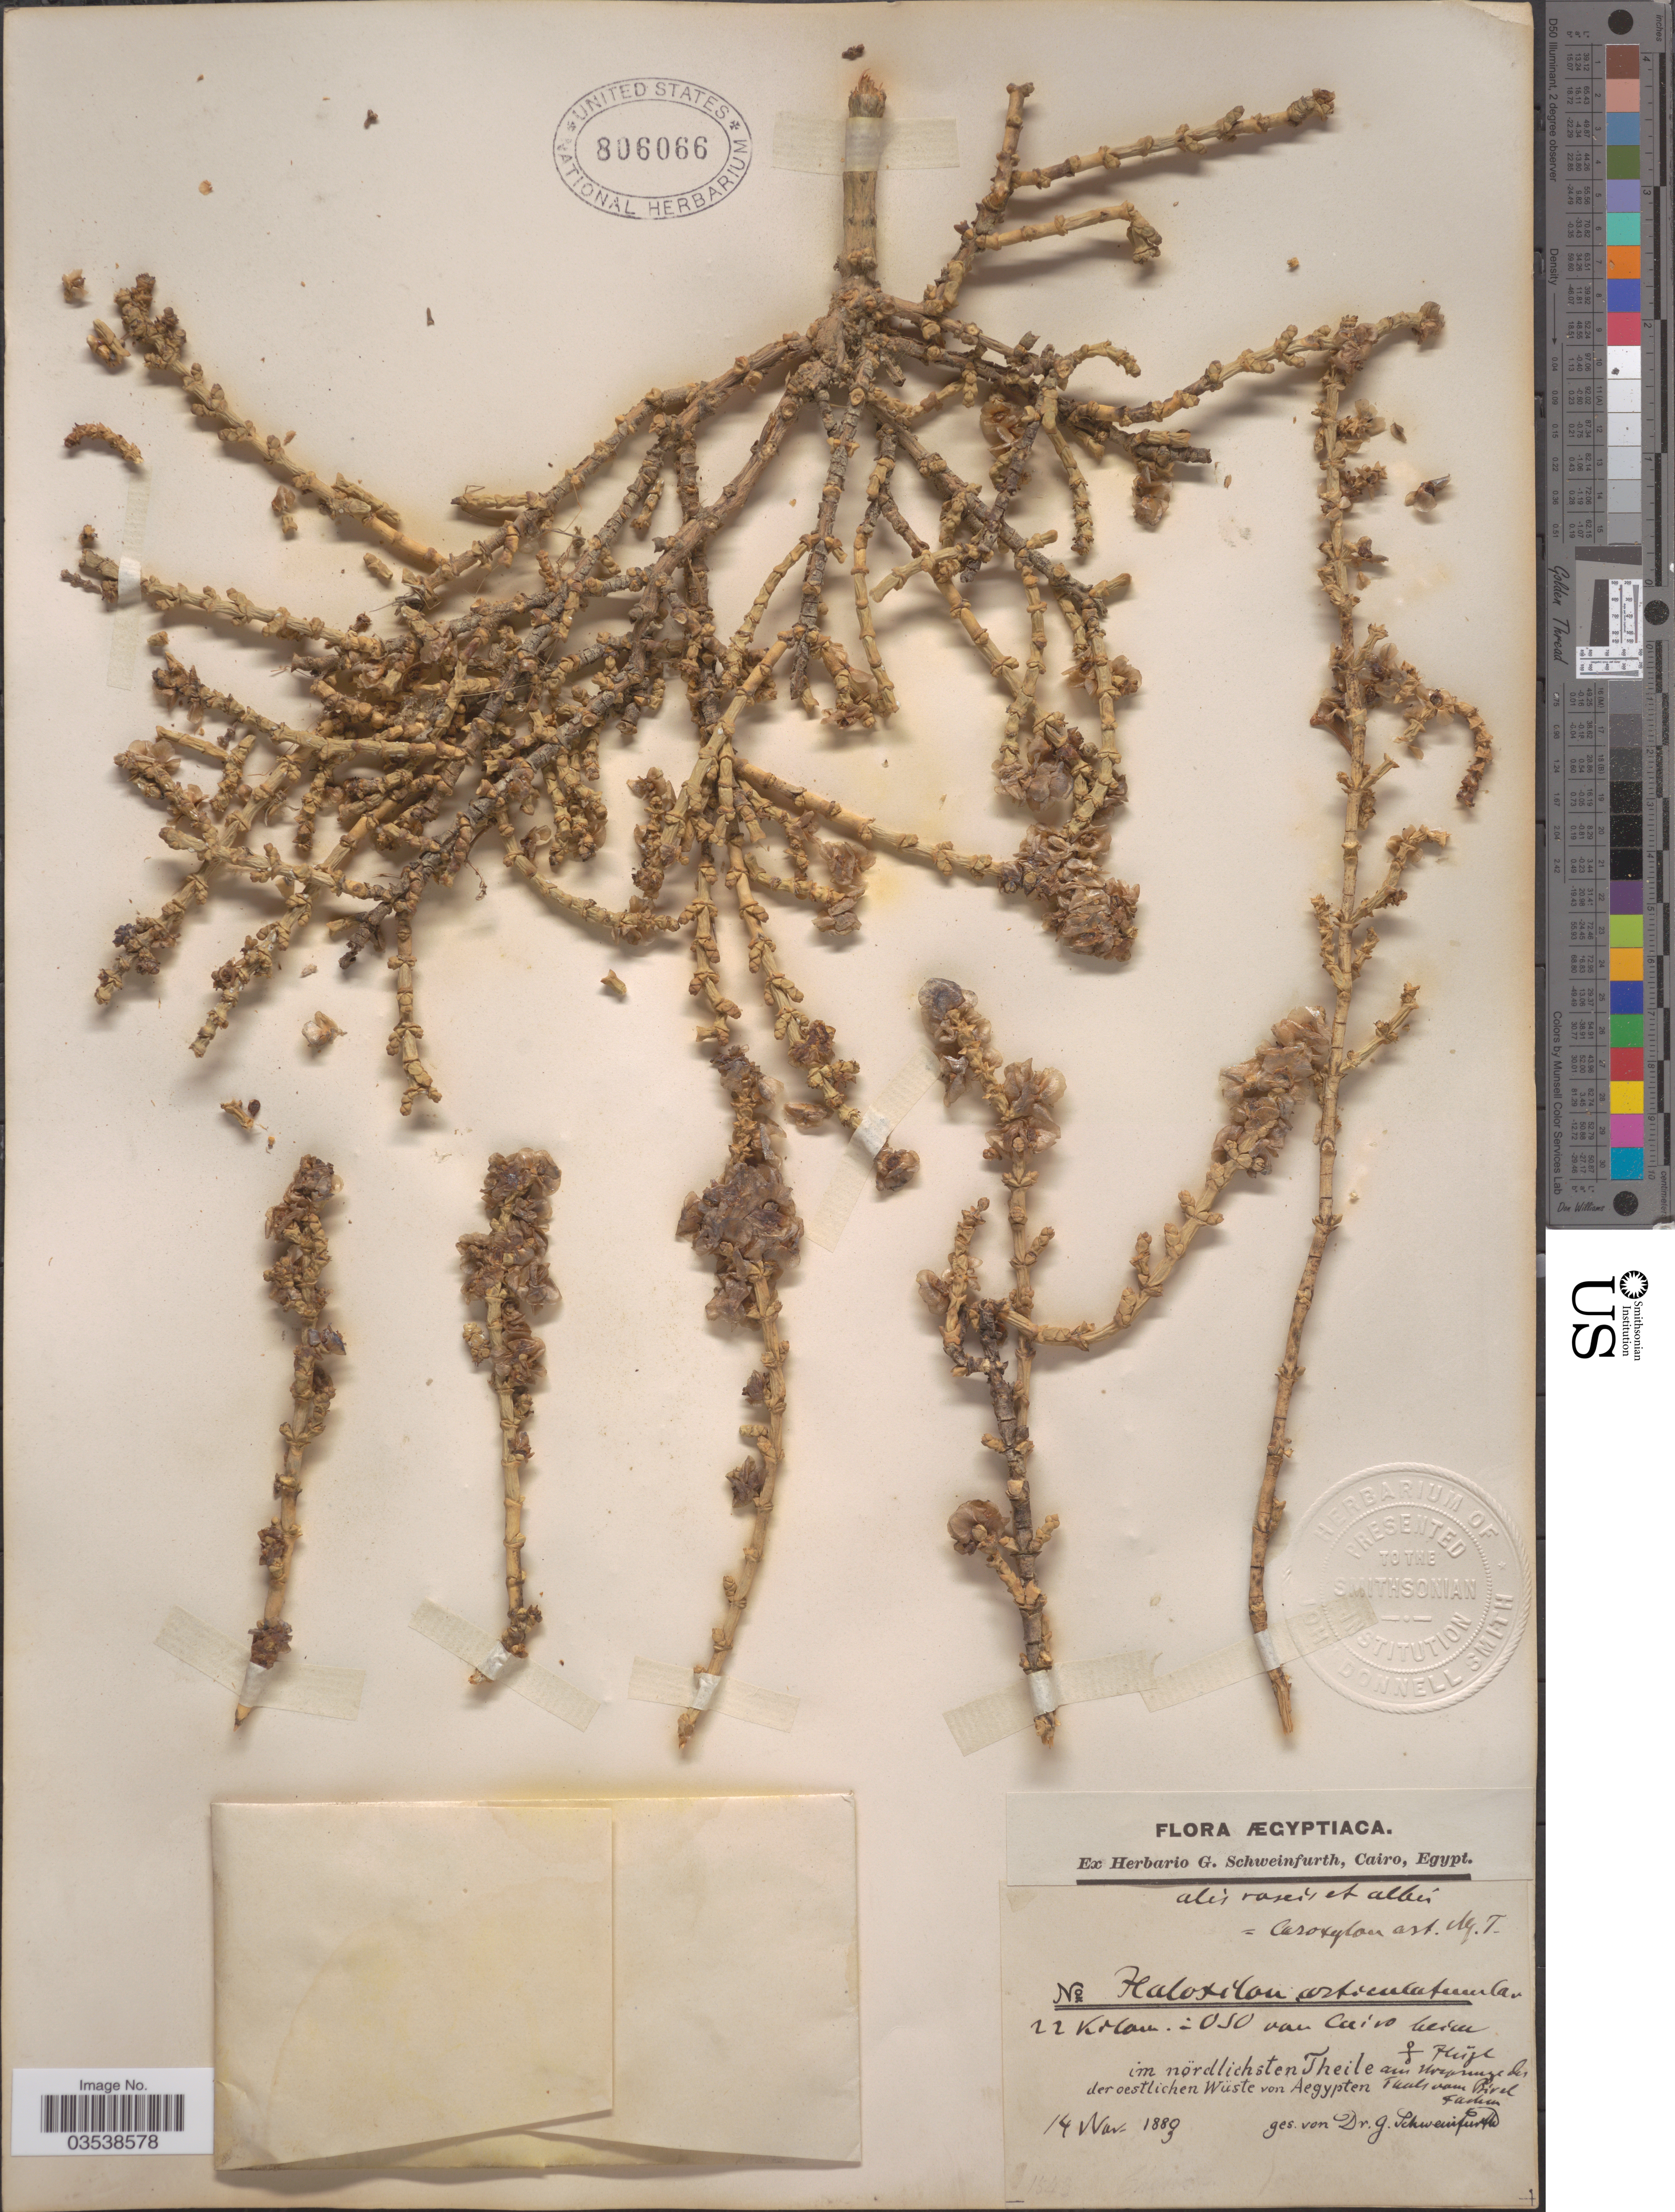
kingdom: Plantae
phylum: Tracheophyta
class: Magnoliopsida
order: Caryophyllales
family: Amaranthaceae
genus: Haloxylon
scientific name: Haloxylon articulatum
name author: (Moq.) Bunge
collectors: G. A. Schweinfurth (herbarium)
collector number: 22?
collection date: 1889-11-14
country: Egypt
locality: Ægyptiaca. Im nördlichsten Theile am wranugede [interpreted], der oestlichen Wüste von Aegypten Fuals [interpreted] vam [interpreted] Birel Fadun [interpreted].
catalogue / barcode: US 806066